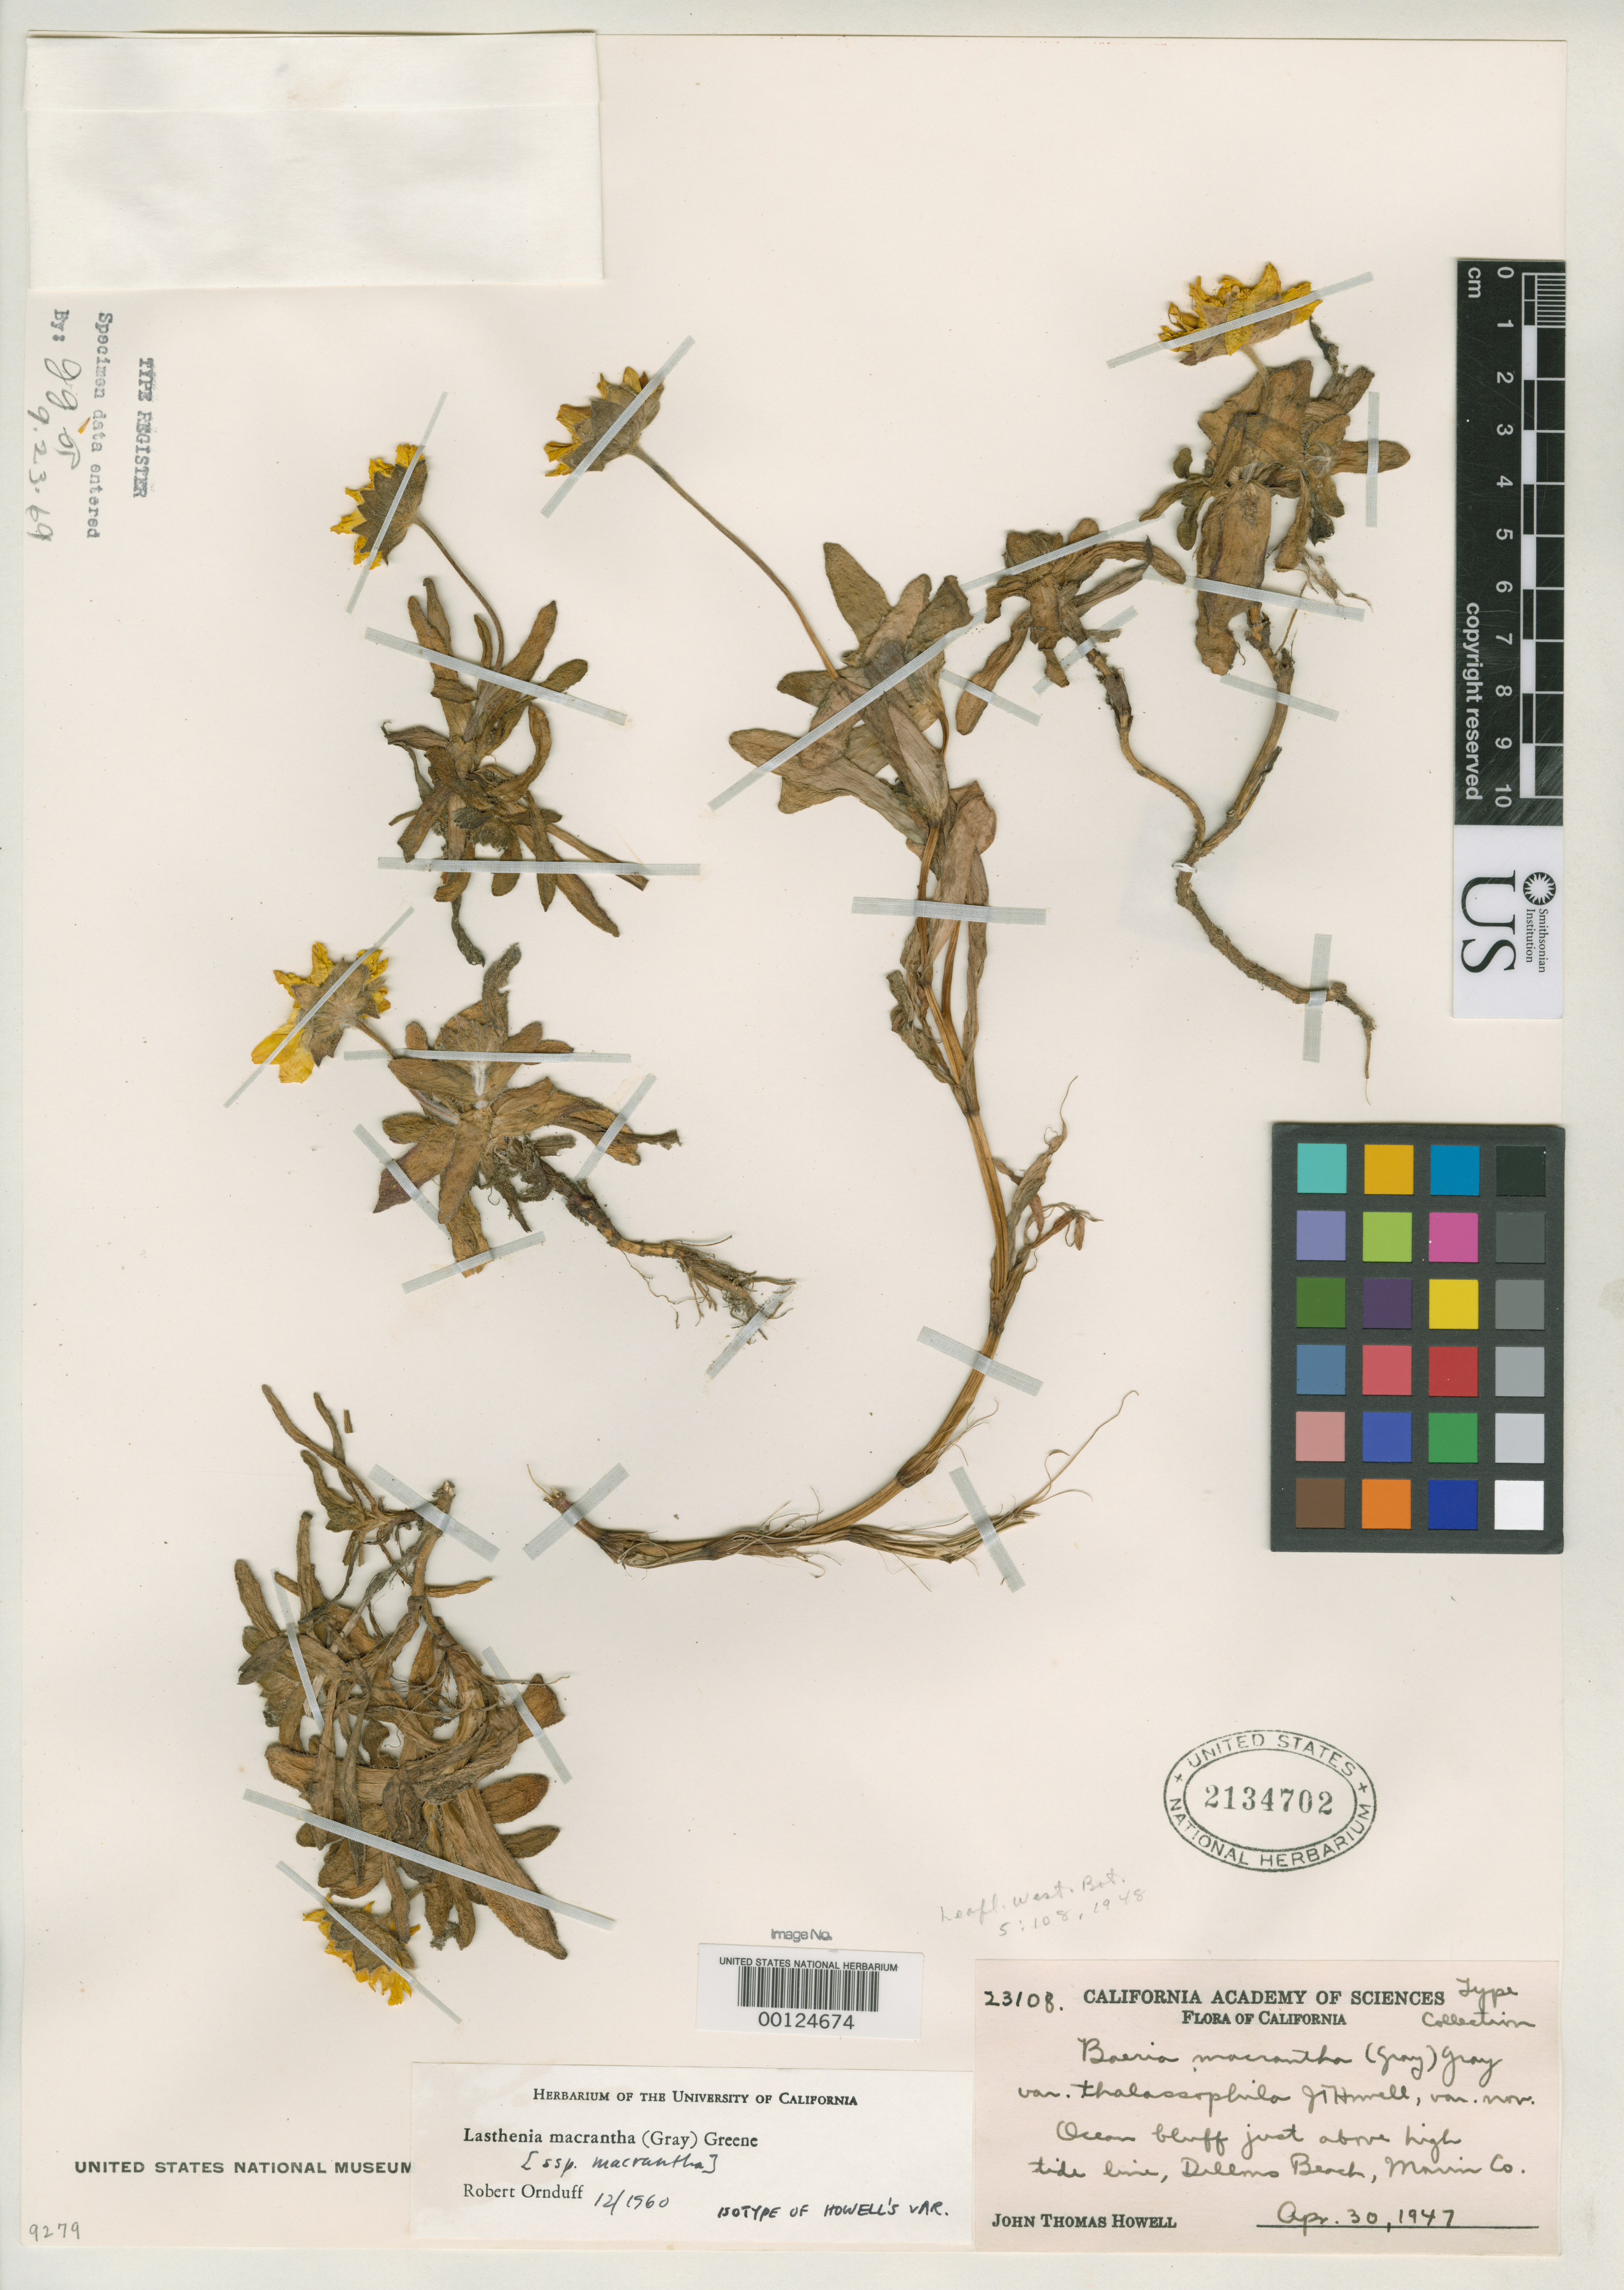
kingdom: Plantae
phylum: Tracheophyta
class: Magnoliopsida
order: Asterales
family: Asteraceae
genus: Baeria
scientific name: Baeria macrantha var. thalassophila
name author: J.T. Howell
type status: Isotype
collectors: J. T. Howell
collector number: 23108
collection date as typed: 30 Apr 1947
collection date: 1947-04-30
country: United States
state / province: California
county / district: Marin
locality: Dilems Beach.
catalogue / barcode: US 2134702